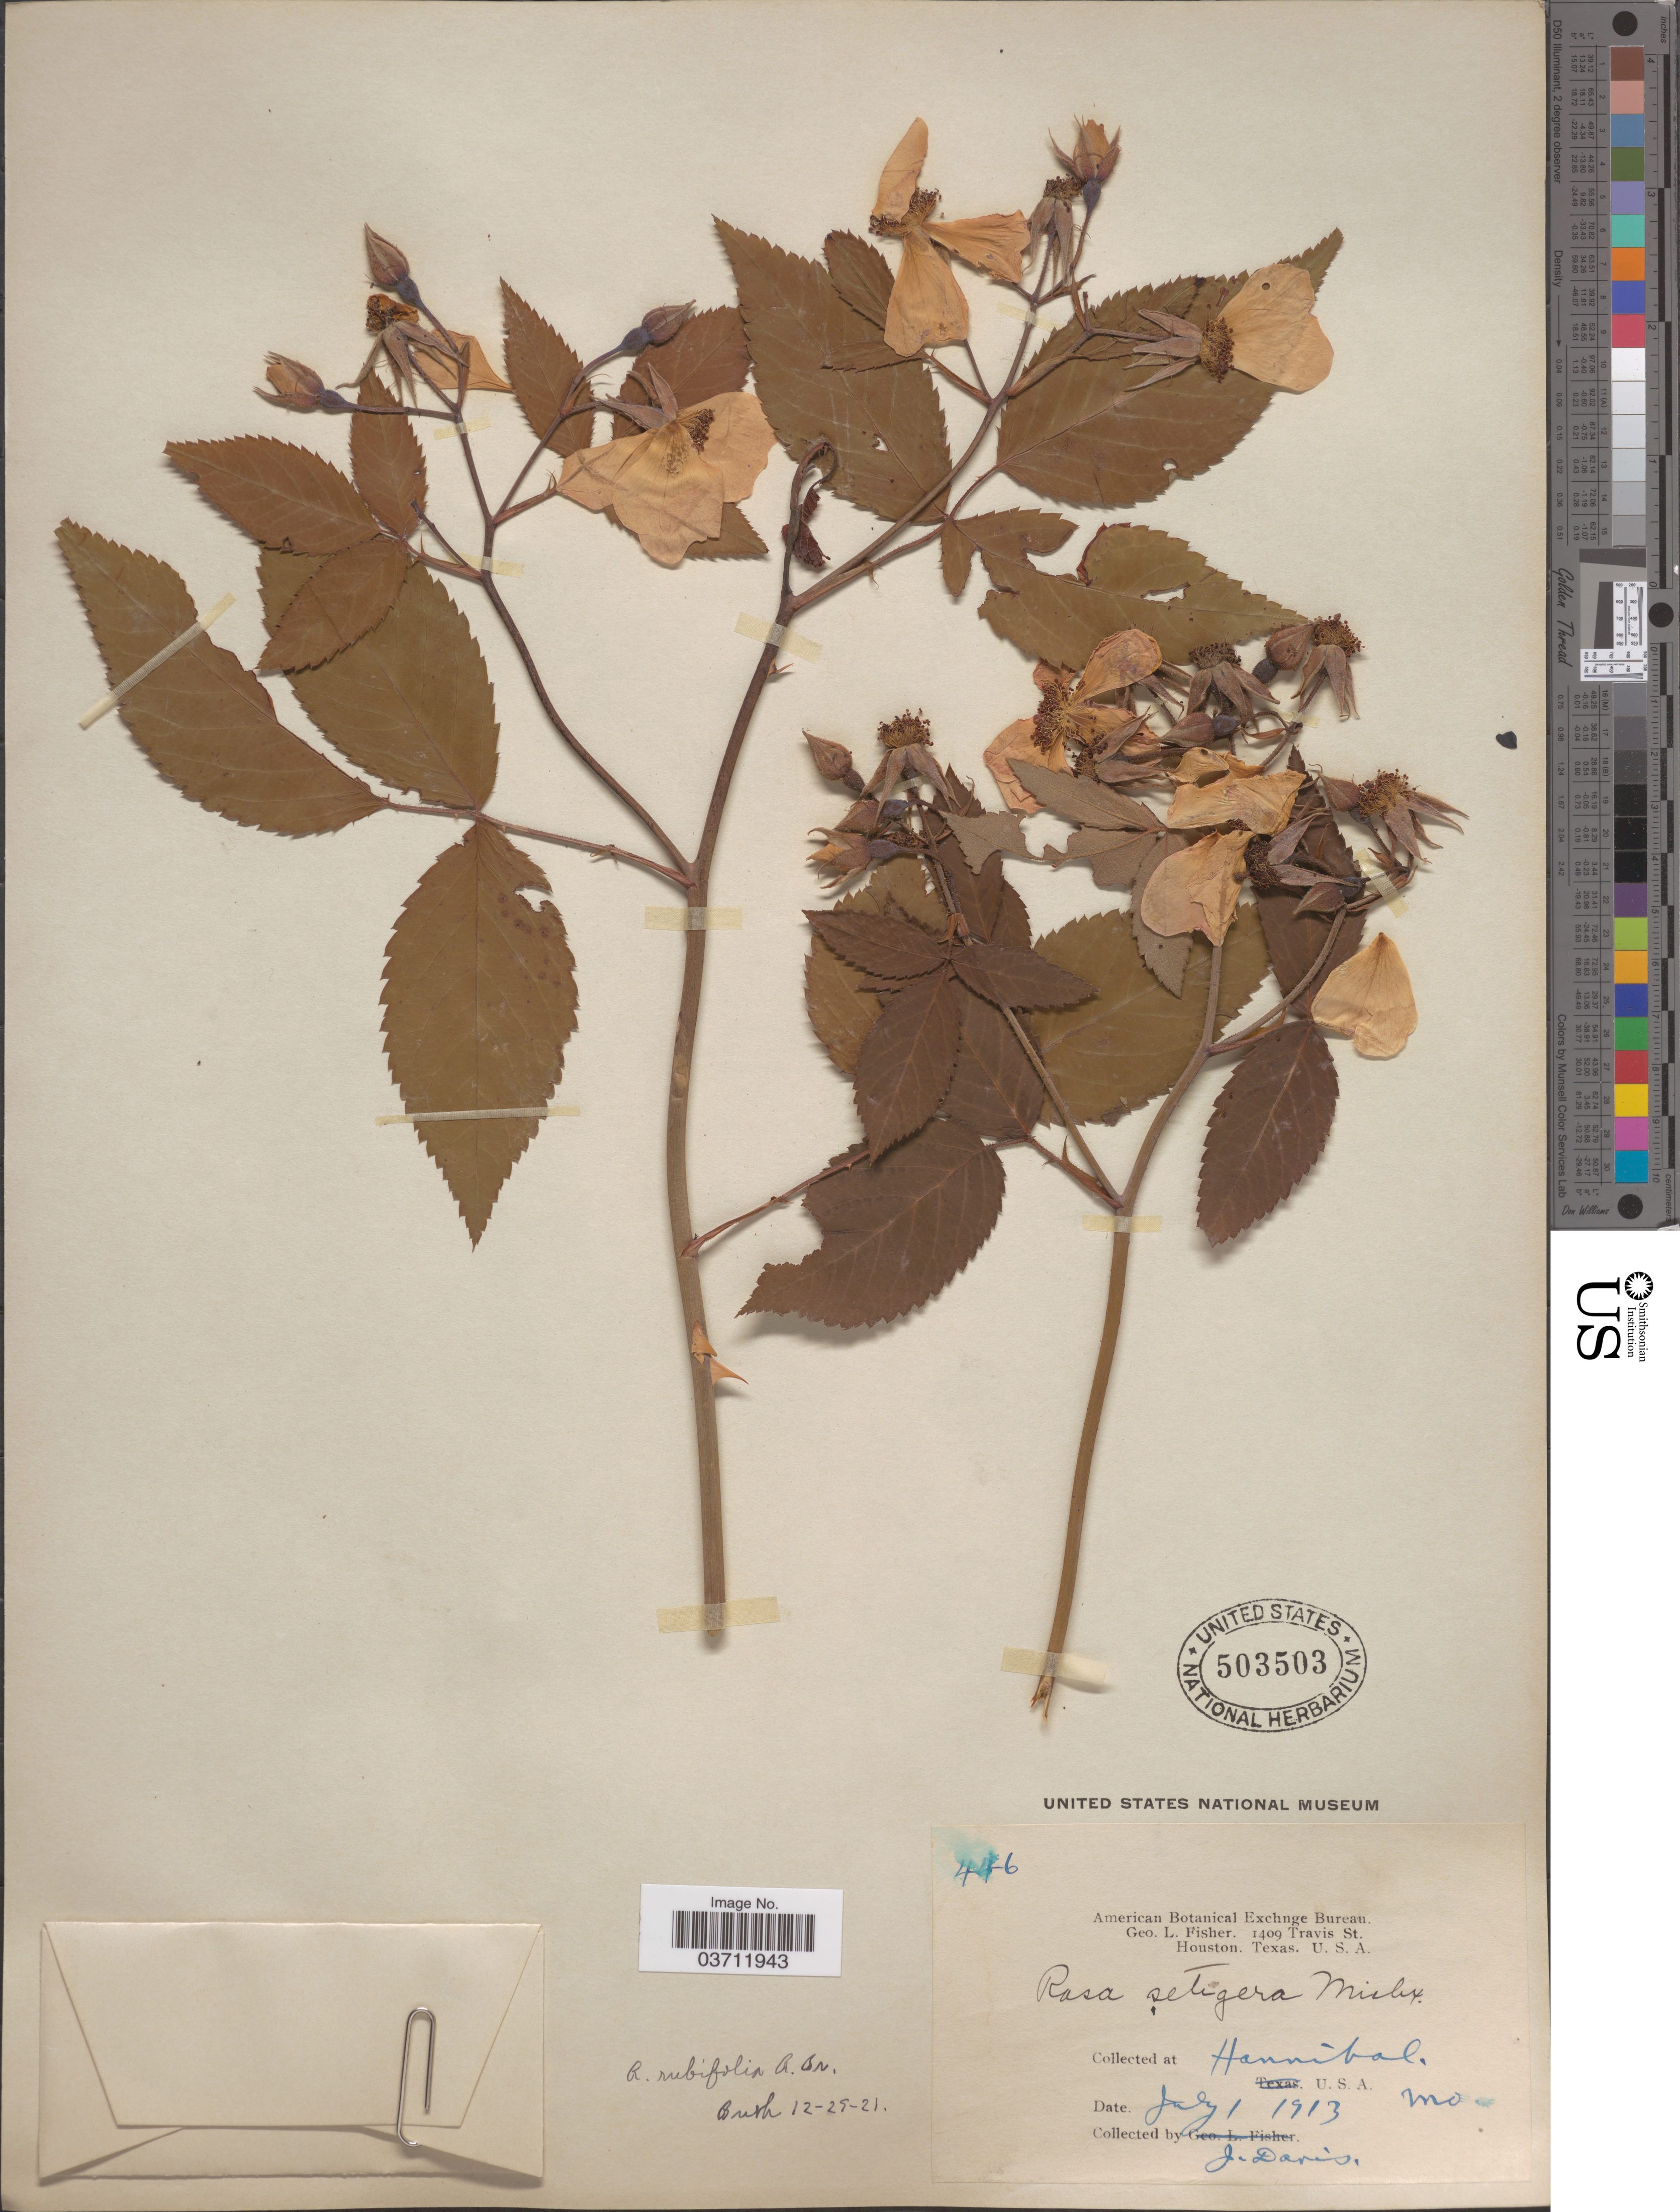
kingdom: Plantae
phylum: Tracheophyta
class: Magnoliopsida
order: Rosales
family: Rosaceae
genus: Rosa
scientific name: Rosa rubifolia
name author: R. Br.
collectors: J. Davis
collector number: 446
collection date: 1913-07-01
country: United States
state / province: Missouri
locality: Hannibal.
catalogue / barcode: US 503503